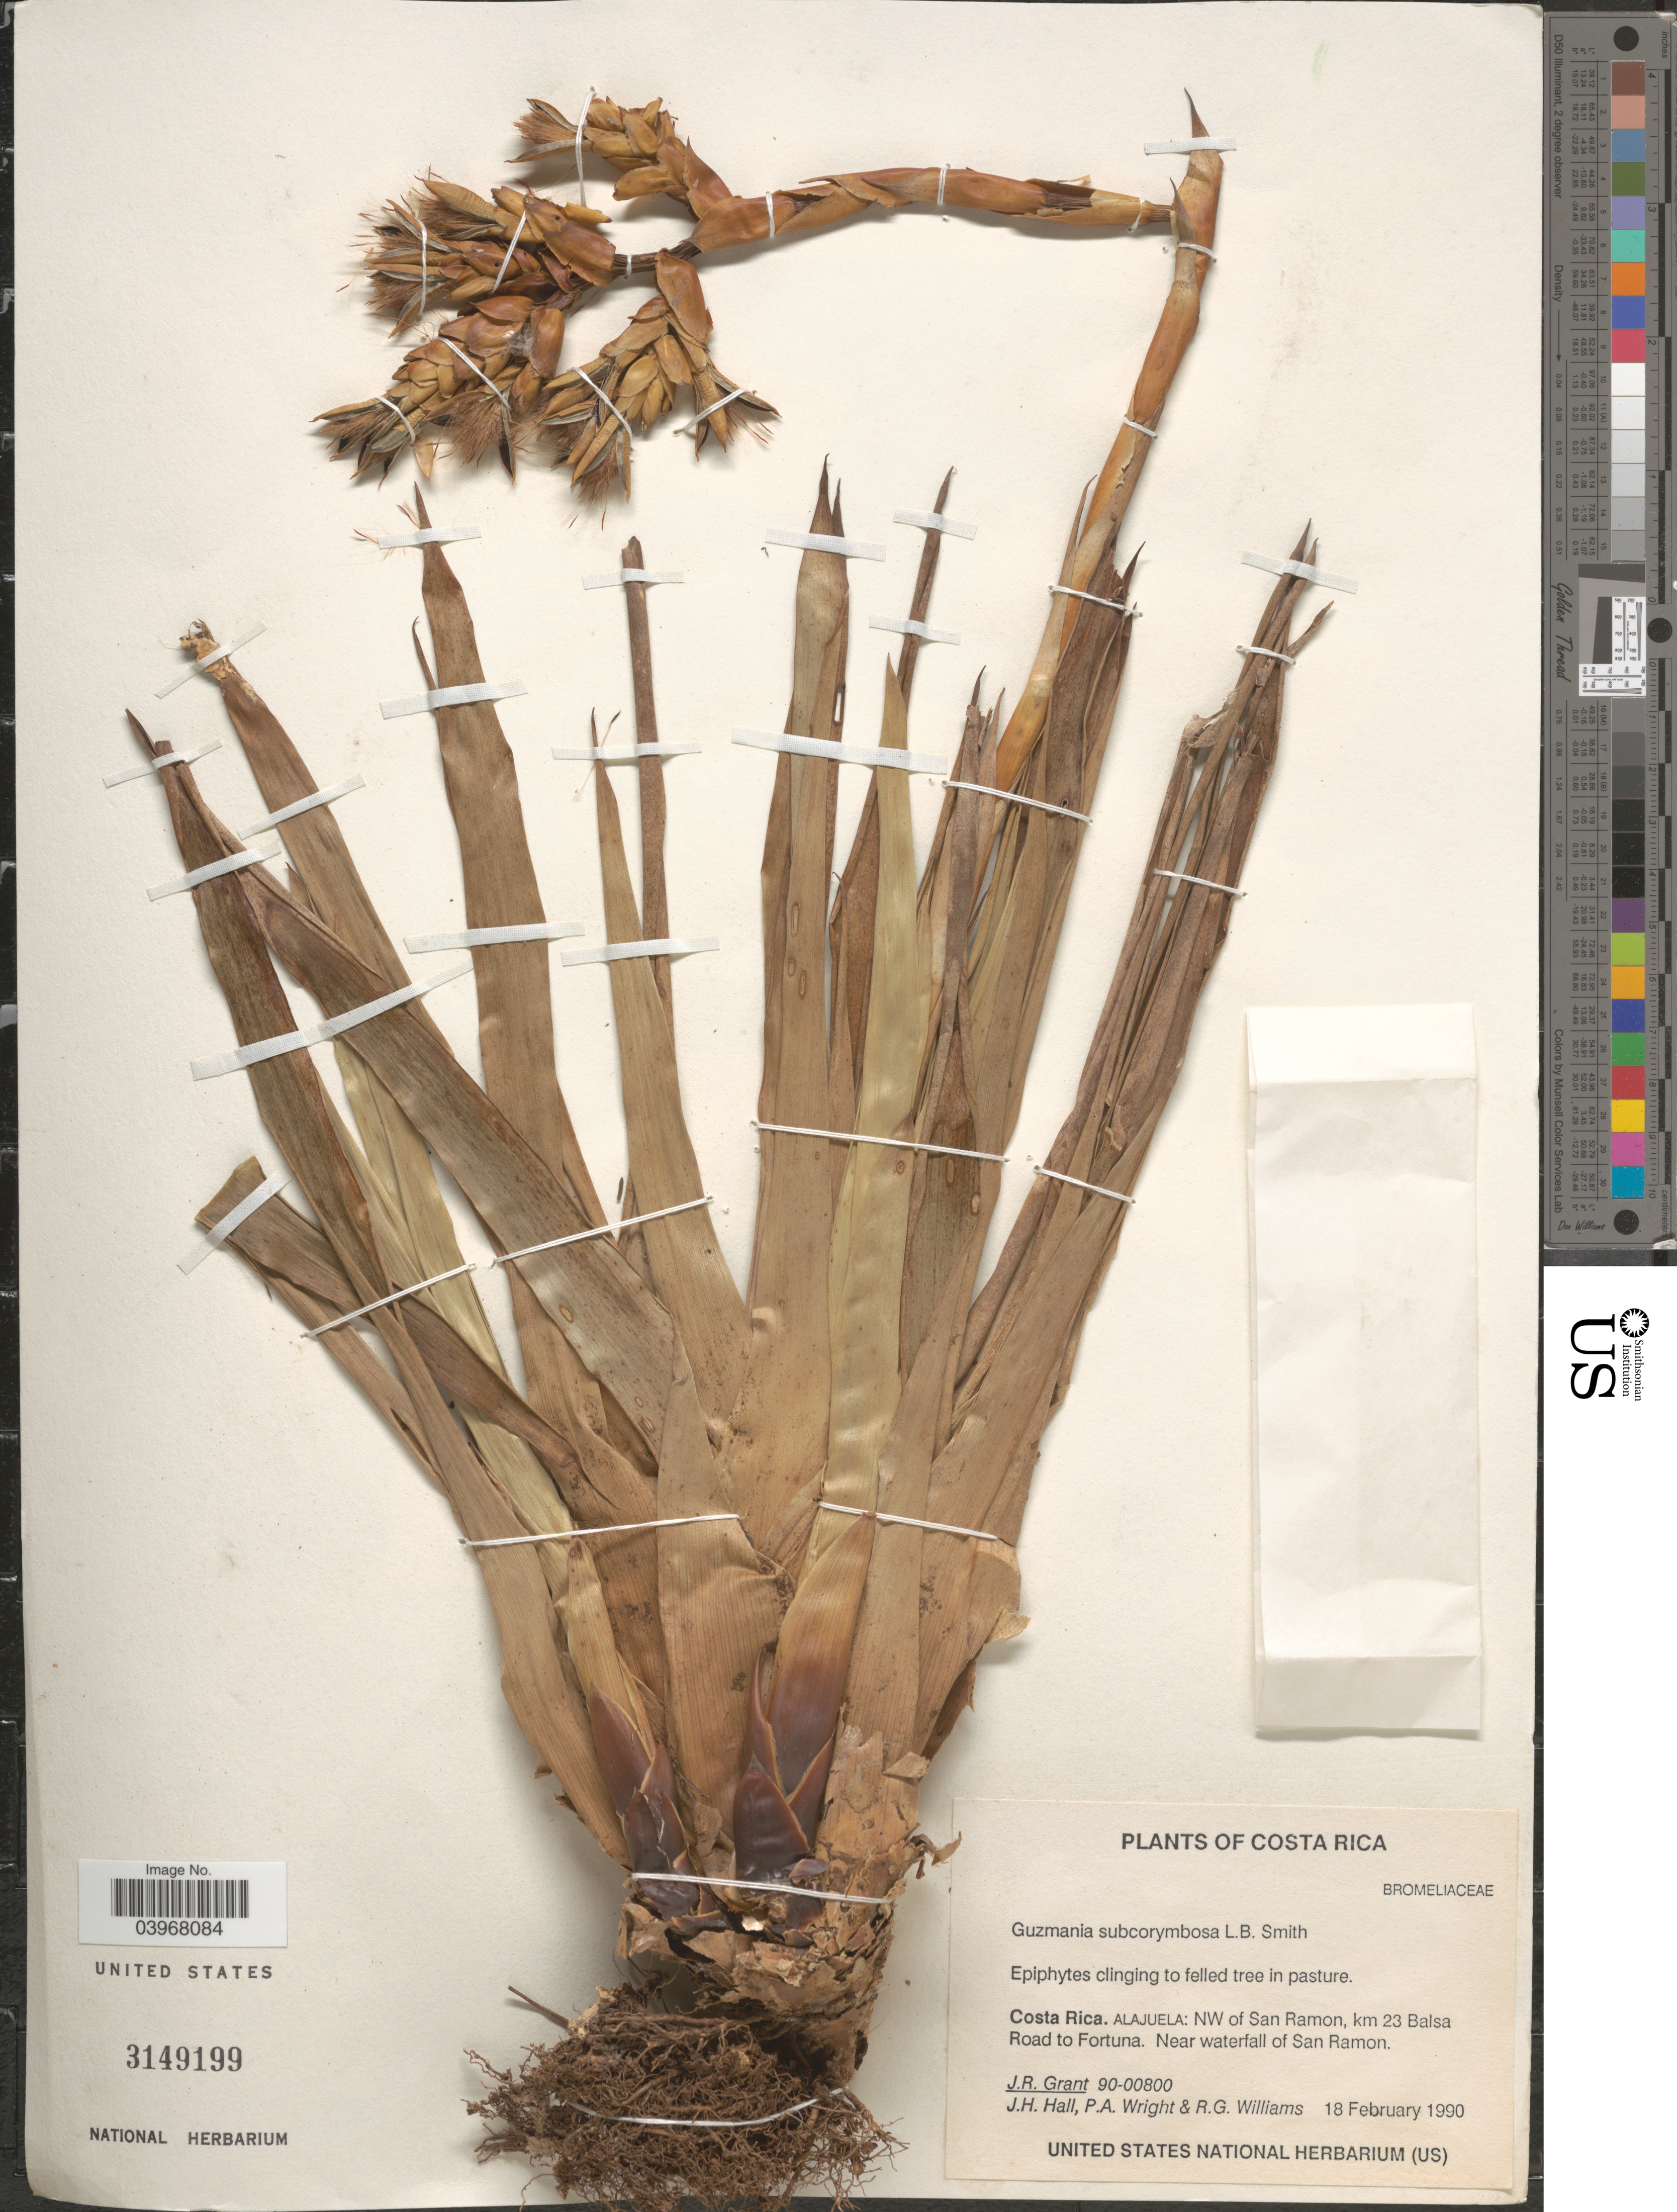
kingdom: Plantae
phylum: Tracheophyta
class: Liliopsida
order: Poales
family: Bromeliaceae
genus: Guzmania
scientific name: Guzmania subcorymbosa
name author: L.B. Sm.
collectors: J. Grant, J. Hall, P. A. Wright & R. G. Williams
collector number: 90-00800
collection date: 1990-02-18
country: Costa Rica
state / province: Alajuela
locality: NW of San Ramon, km 23 Balsa Road to Fortuna. Near waterfall of San Ramon.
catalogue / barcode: US 3149199